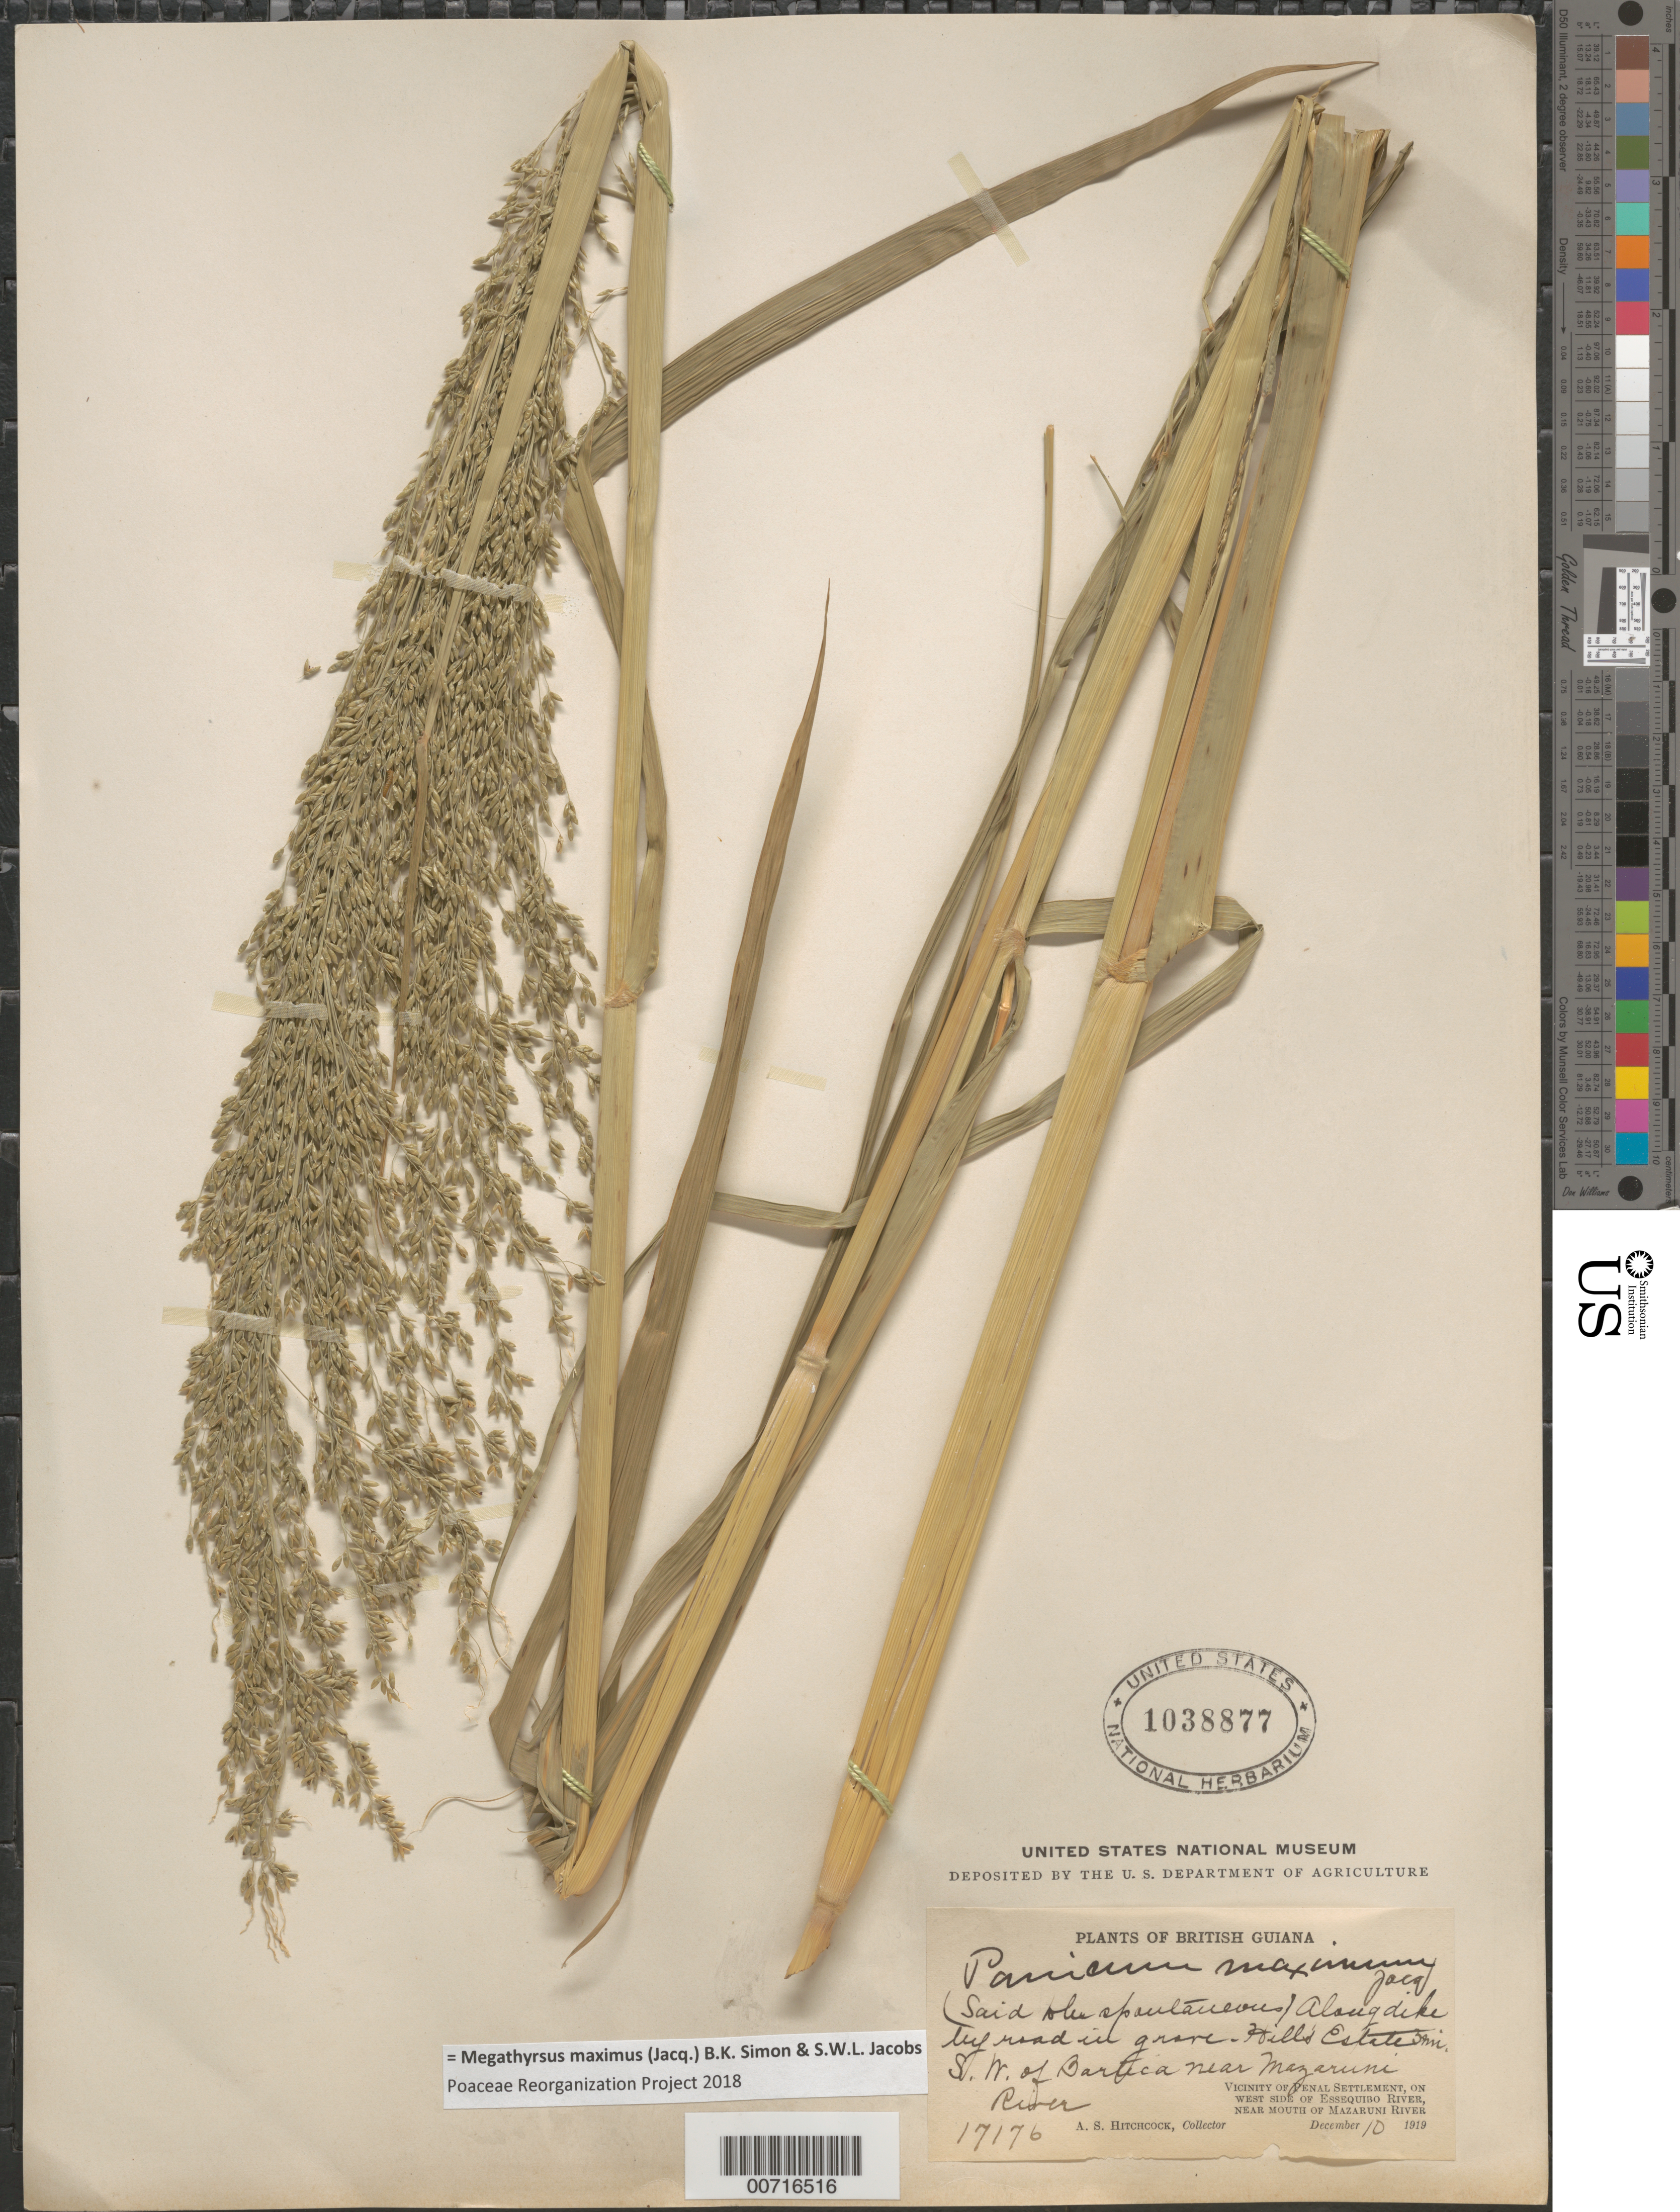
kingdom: Plantae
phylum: Tracheophyta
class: Liliopsida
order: Poales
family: Poaceae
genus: Panicum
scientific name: Panicum maximum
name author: Jacq.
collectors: A. S. Hitchcock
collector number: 17176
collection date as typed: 10-Dec-19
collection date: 1919-12-10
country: Guyana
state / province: Cuyuni-Mazaruni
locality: Penal Settlement, opposite; Hills Estate, 3 mi SW of Bartica near Mazaruni R.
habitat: Along dike by road in grave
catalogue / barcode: US 1038877